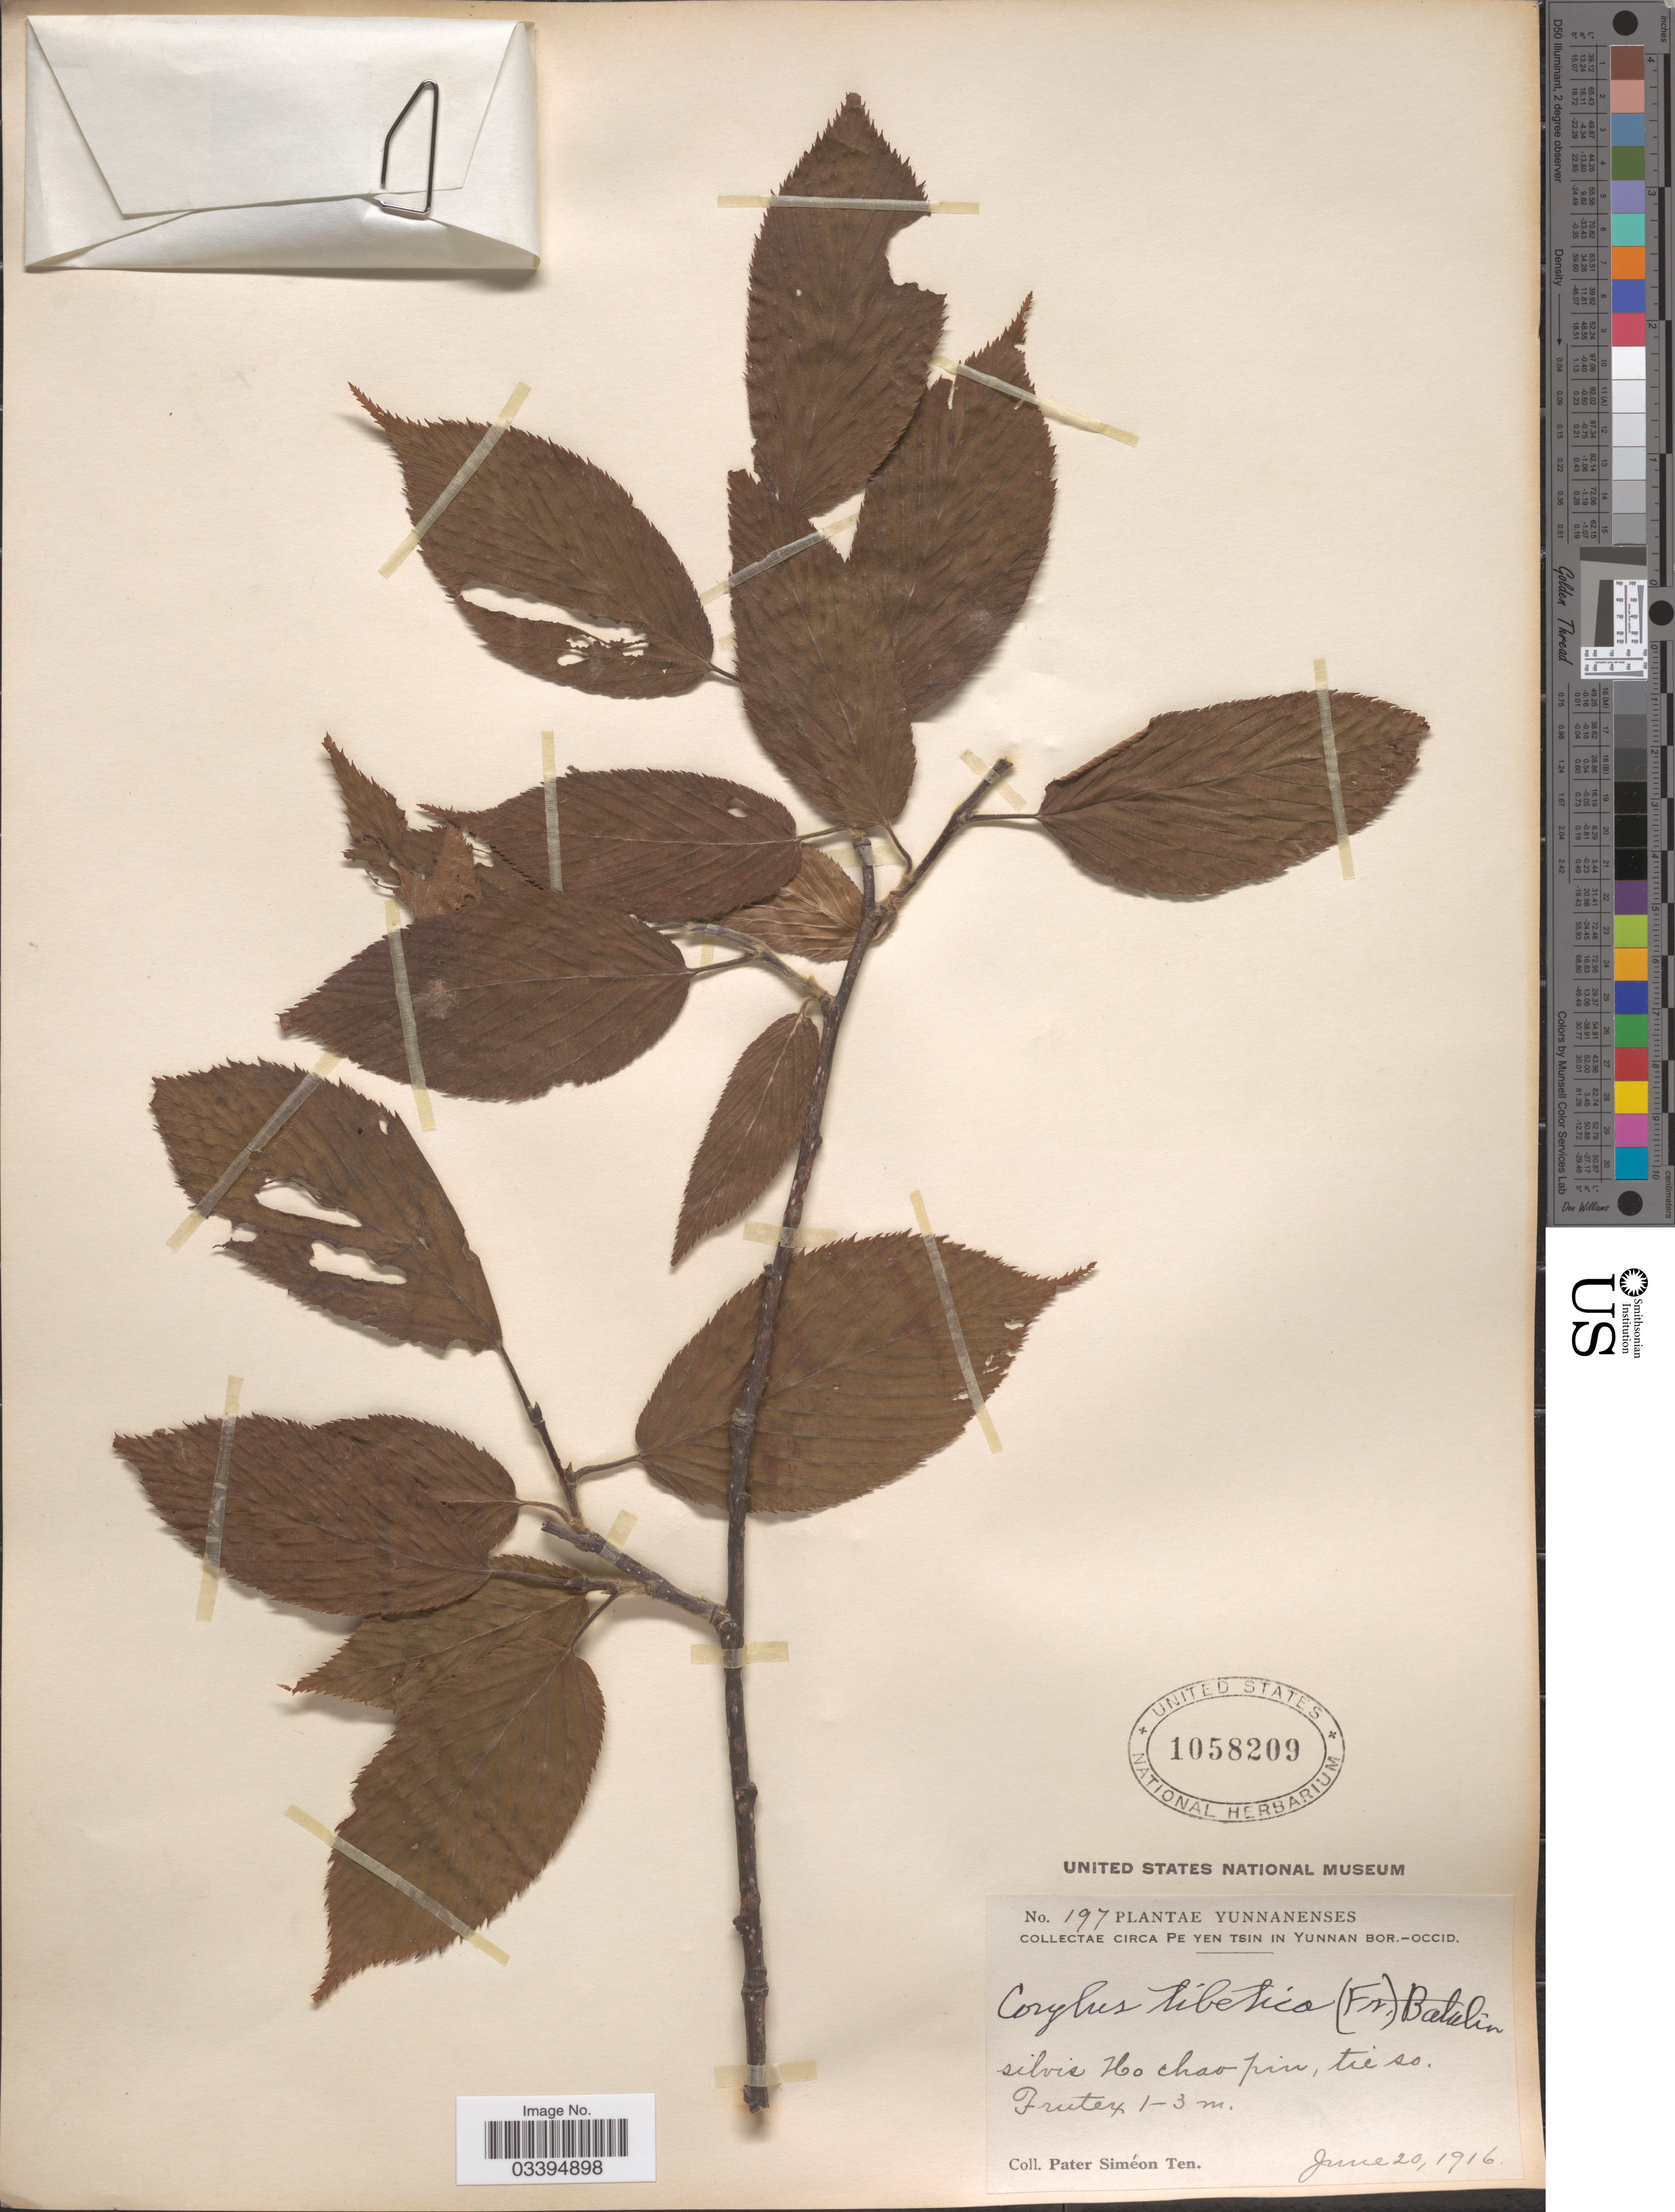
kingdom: Plantae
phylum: Tracheophyta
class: Magnoliopsida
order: Fagales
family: Betulaceae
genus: Corylus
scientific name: Corylus tibetica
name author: Batalin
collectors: P. S. Ten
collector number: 197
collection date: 1916-06-20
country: China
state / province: Yunnan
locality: Circa Pe Yen Tsin in Yunnan Bor.-Occid. Silvis Ho chao pin, tie so [unsure placement]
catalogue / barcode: US 1058209